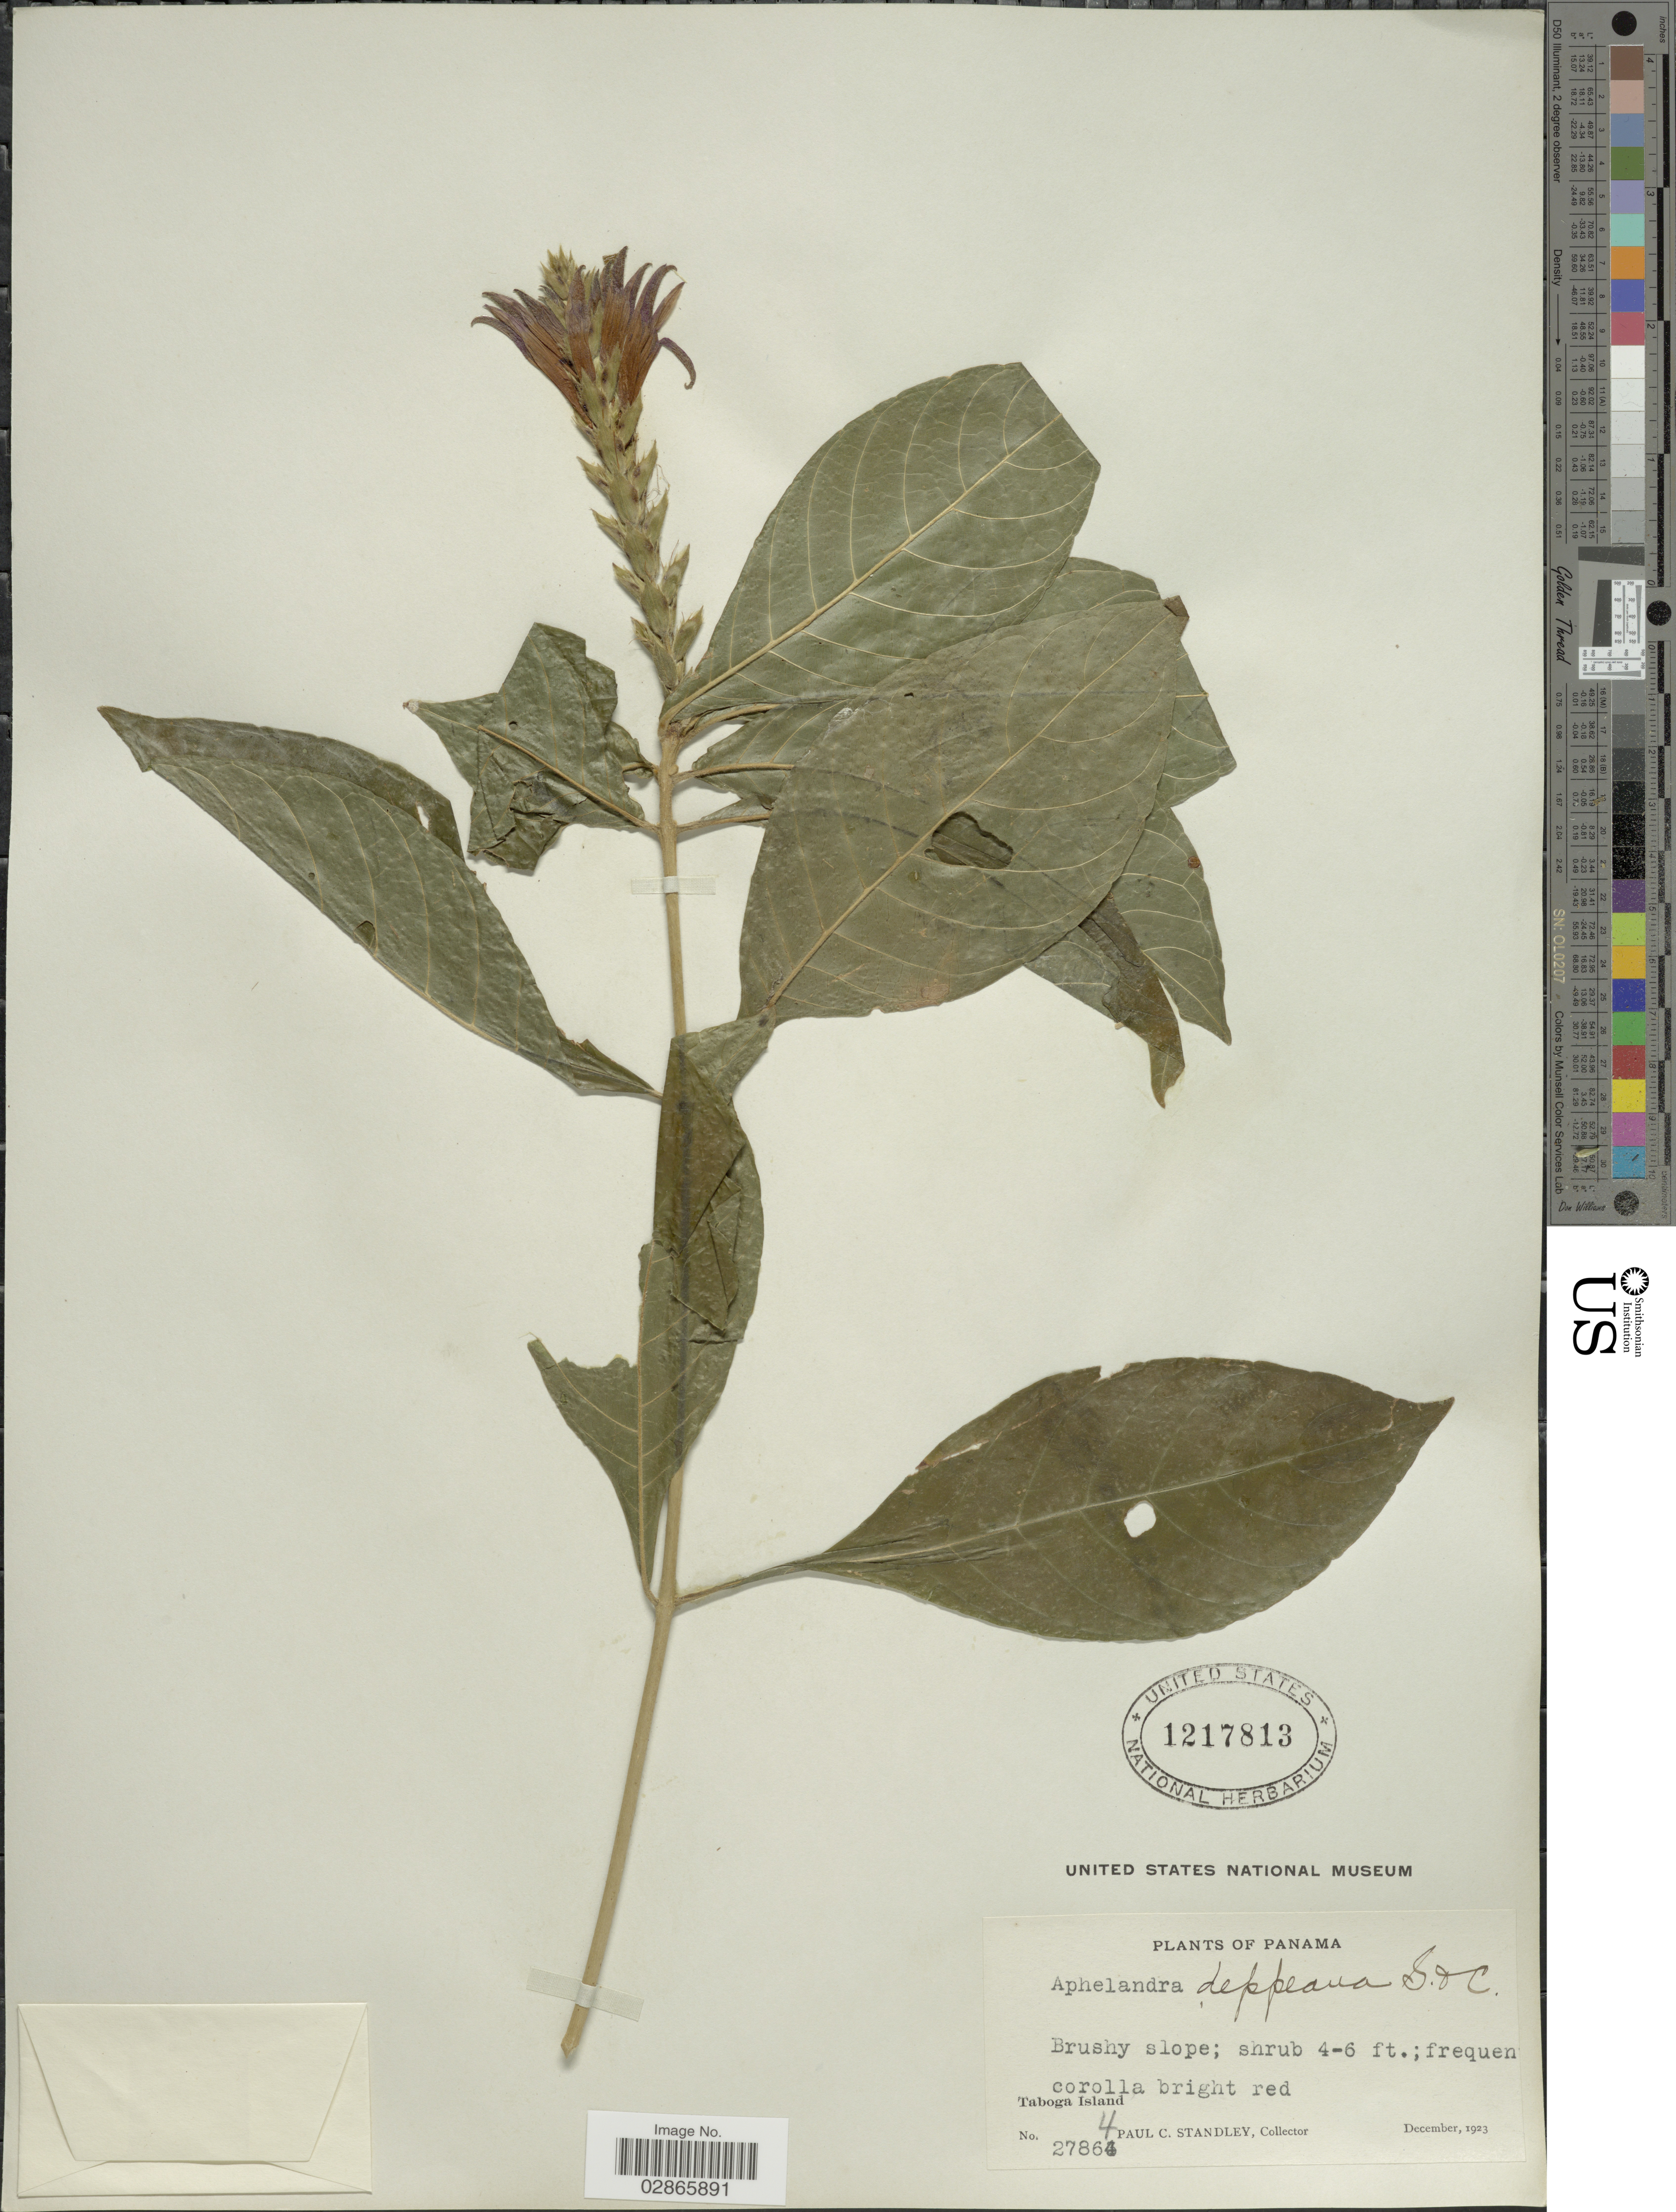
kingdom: Plantae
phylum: Tracheophyta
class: Magnoliopsida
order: Lamiales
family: Acanthaceae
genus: Aphelandra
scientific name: Aphelandra deppeana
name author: Schltdl. & Cham.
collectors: P. C. Standley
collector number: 27864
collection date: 1923-12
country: Panama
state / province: Panamá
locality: Taboga Island.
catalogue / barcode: US 1217813